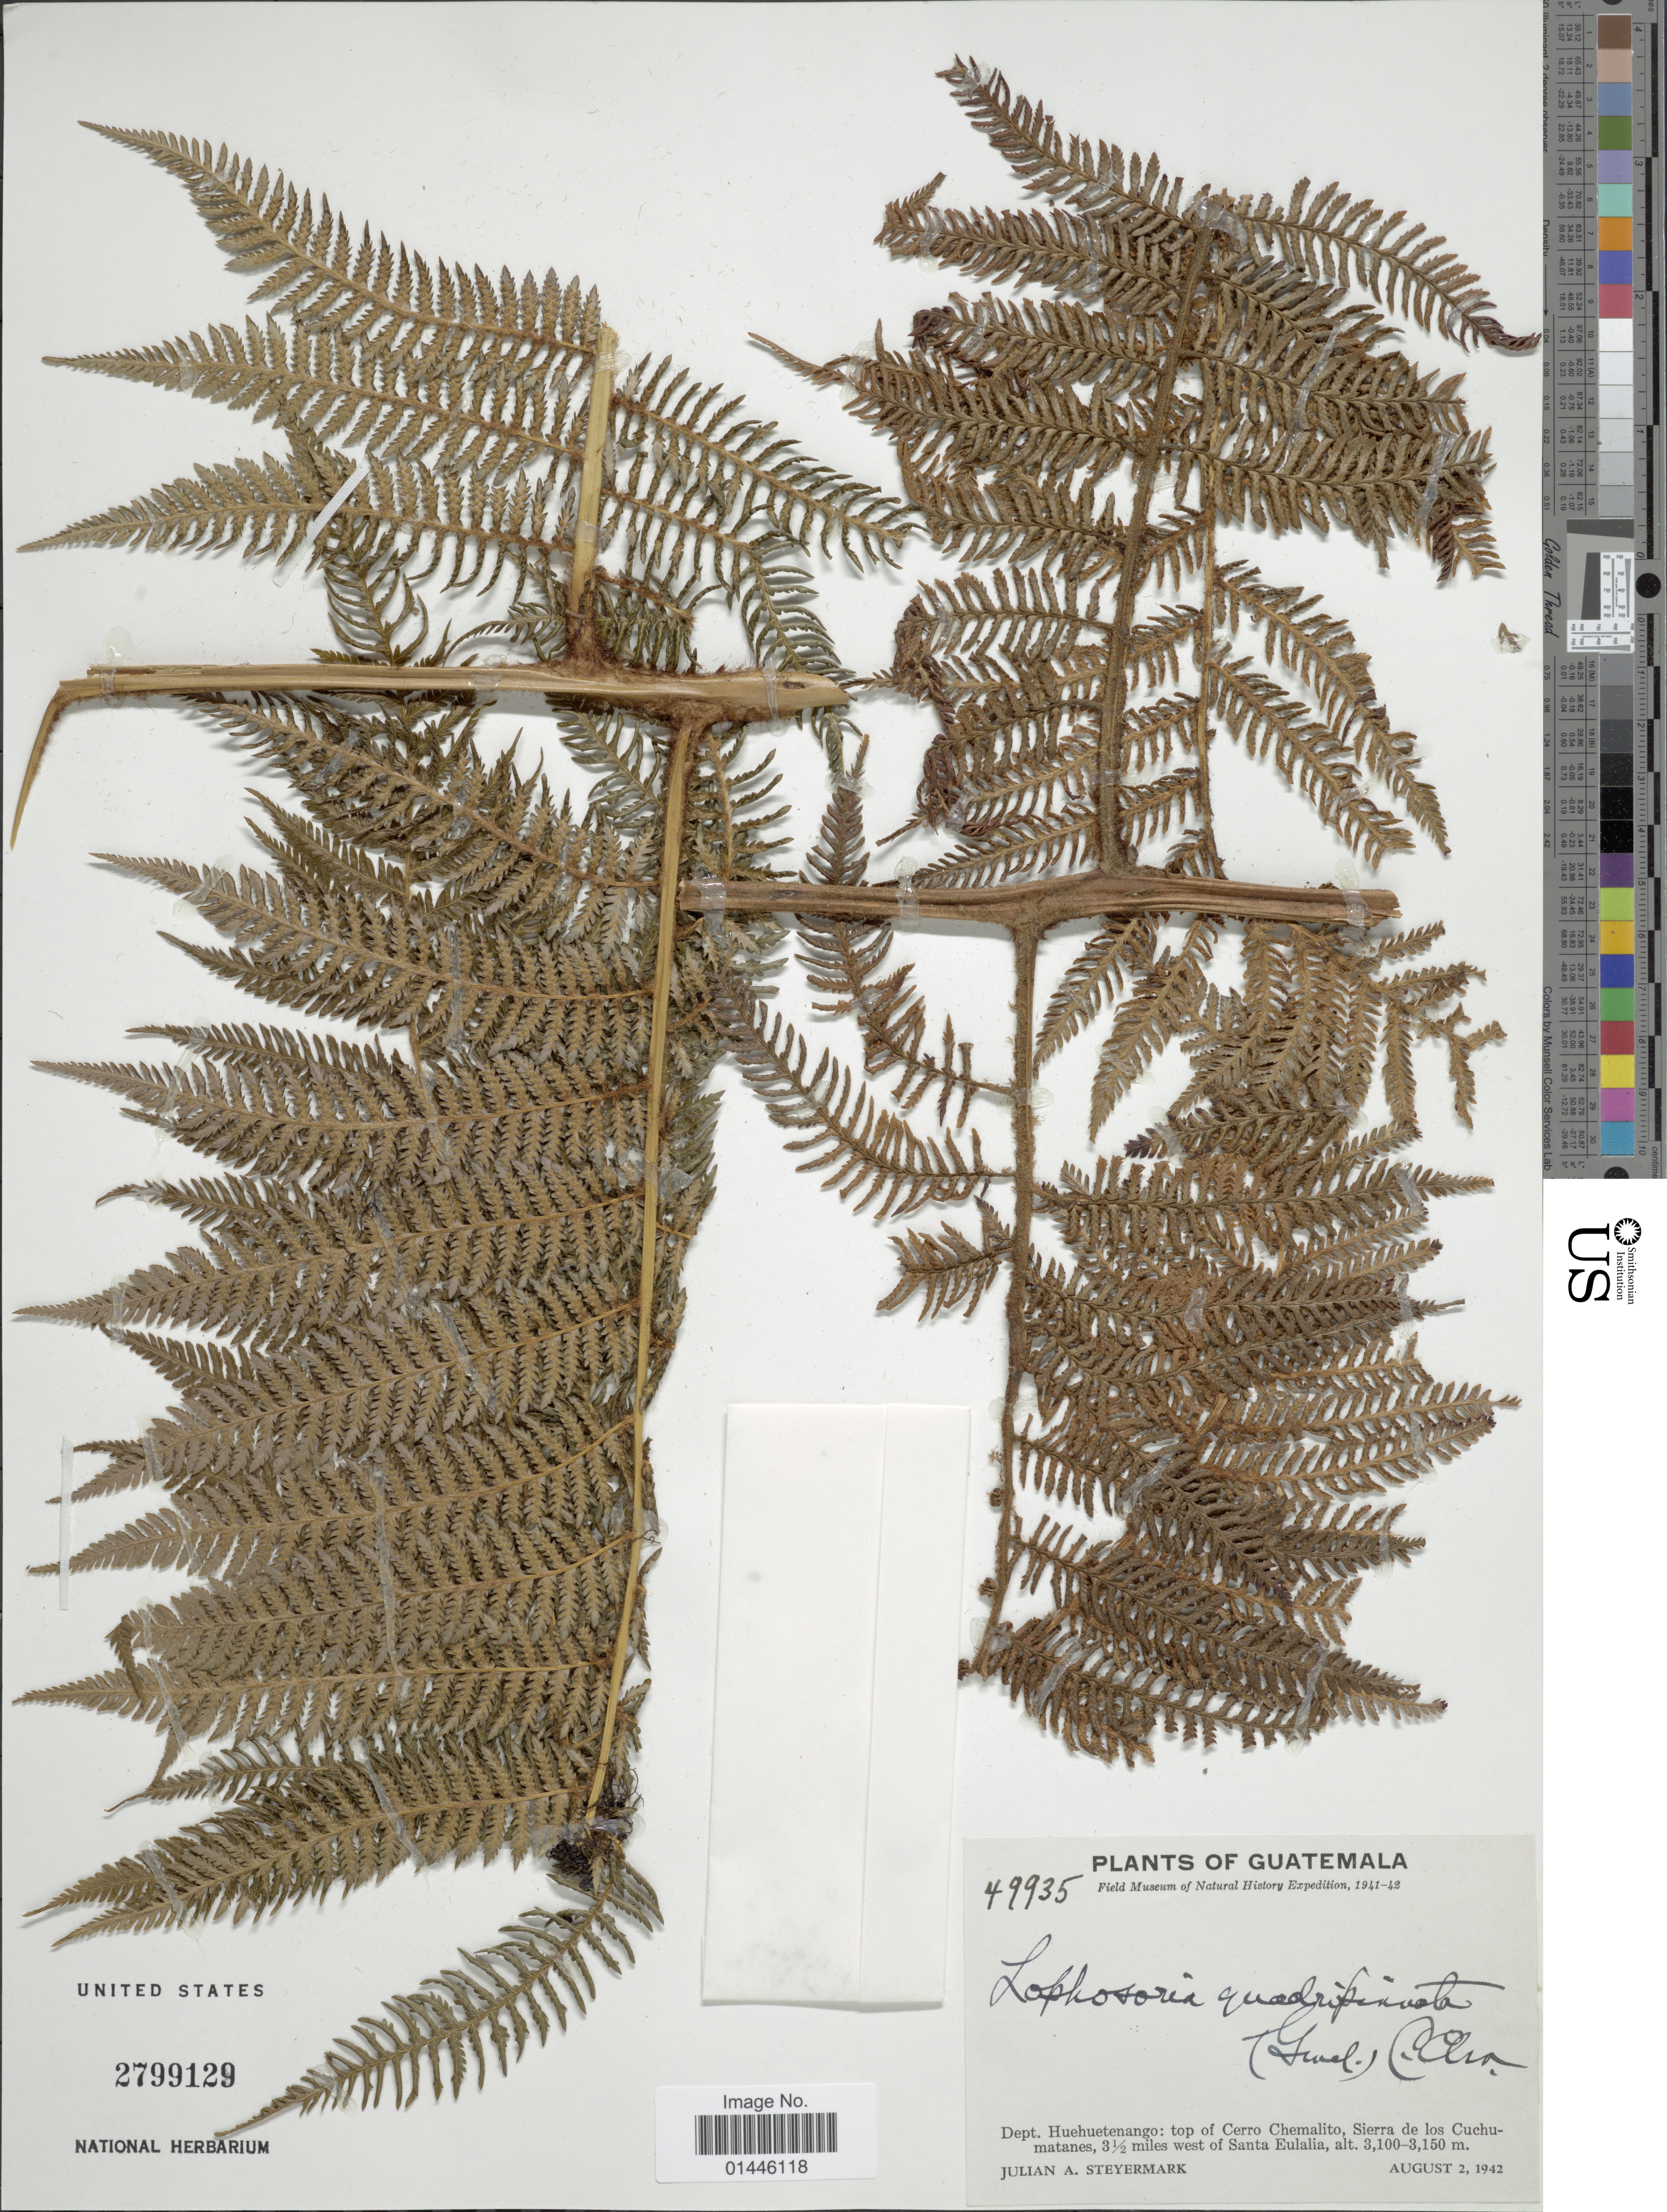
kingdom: Plantae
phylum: Tracheophyta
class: Polypodiopsida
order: Cyatheales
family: Dicksoniaceae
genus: Lophosoria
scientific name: Lophosoria quadripinnata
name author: (J.F. Gmel.) C. Chr.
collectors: J. Steyermark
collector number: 49935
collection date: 1942-08-02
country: Guatemala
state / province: Huehuetenango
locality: Top of Cerro Chemalito, Sierra de los Cuchumatanes, 3½ miles west of Santa Eulalia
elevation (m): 3100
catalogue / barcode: US 2799129